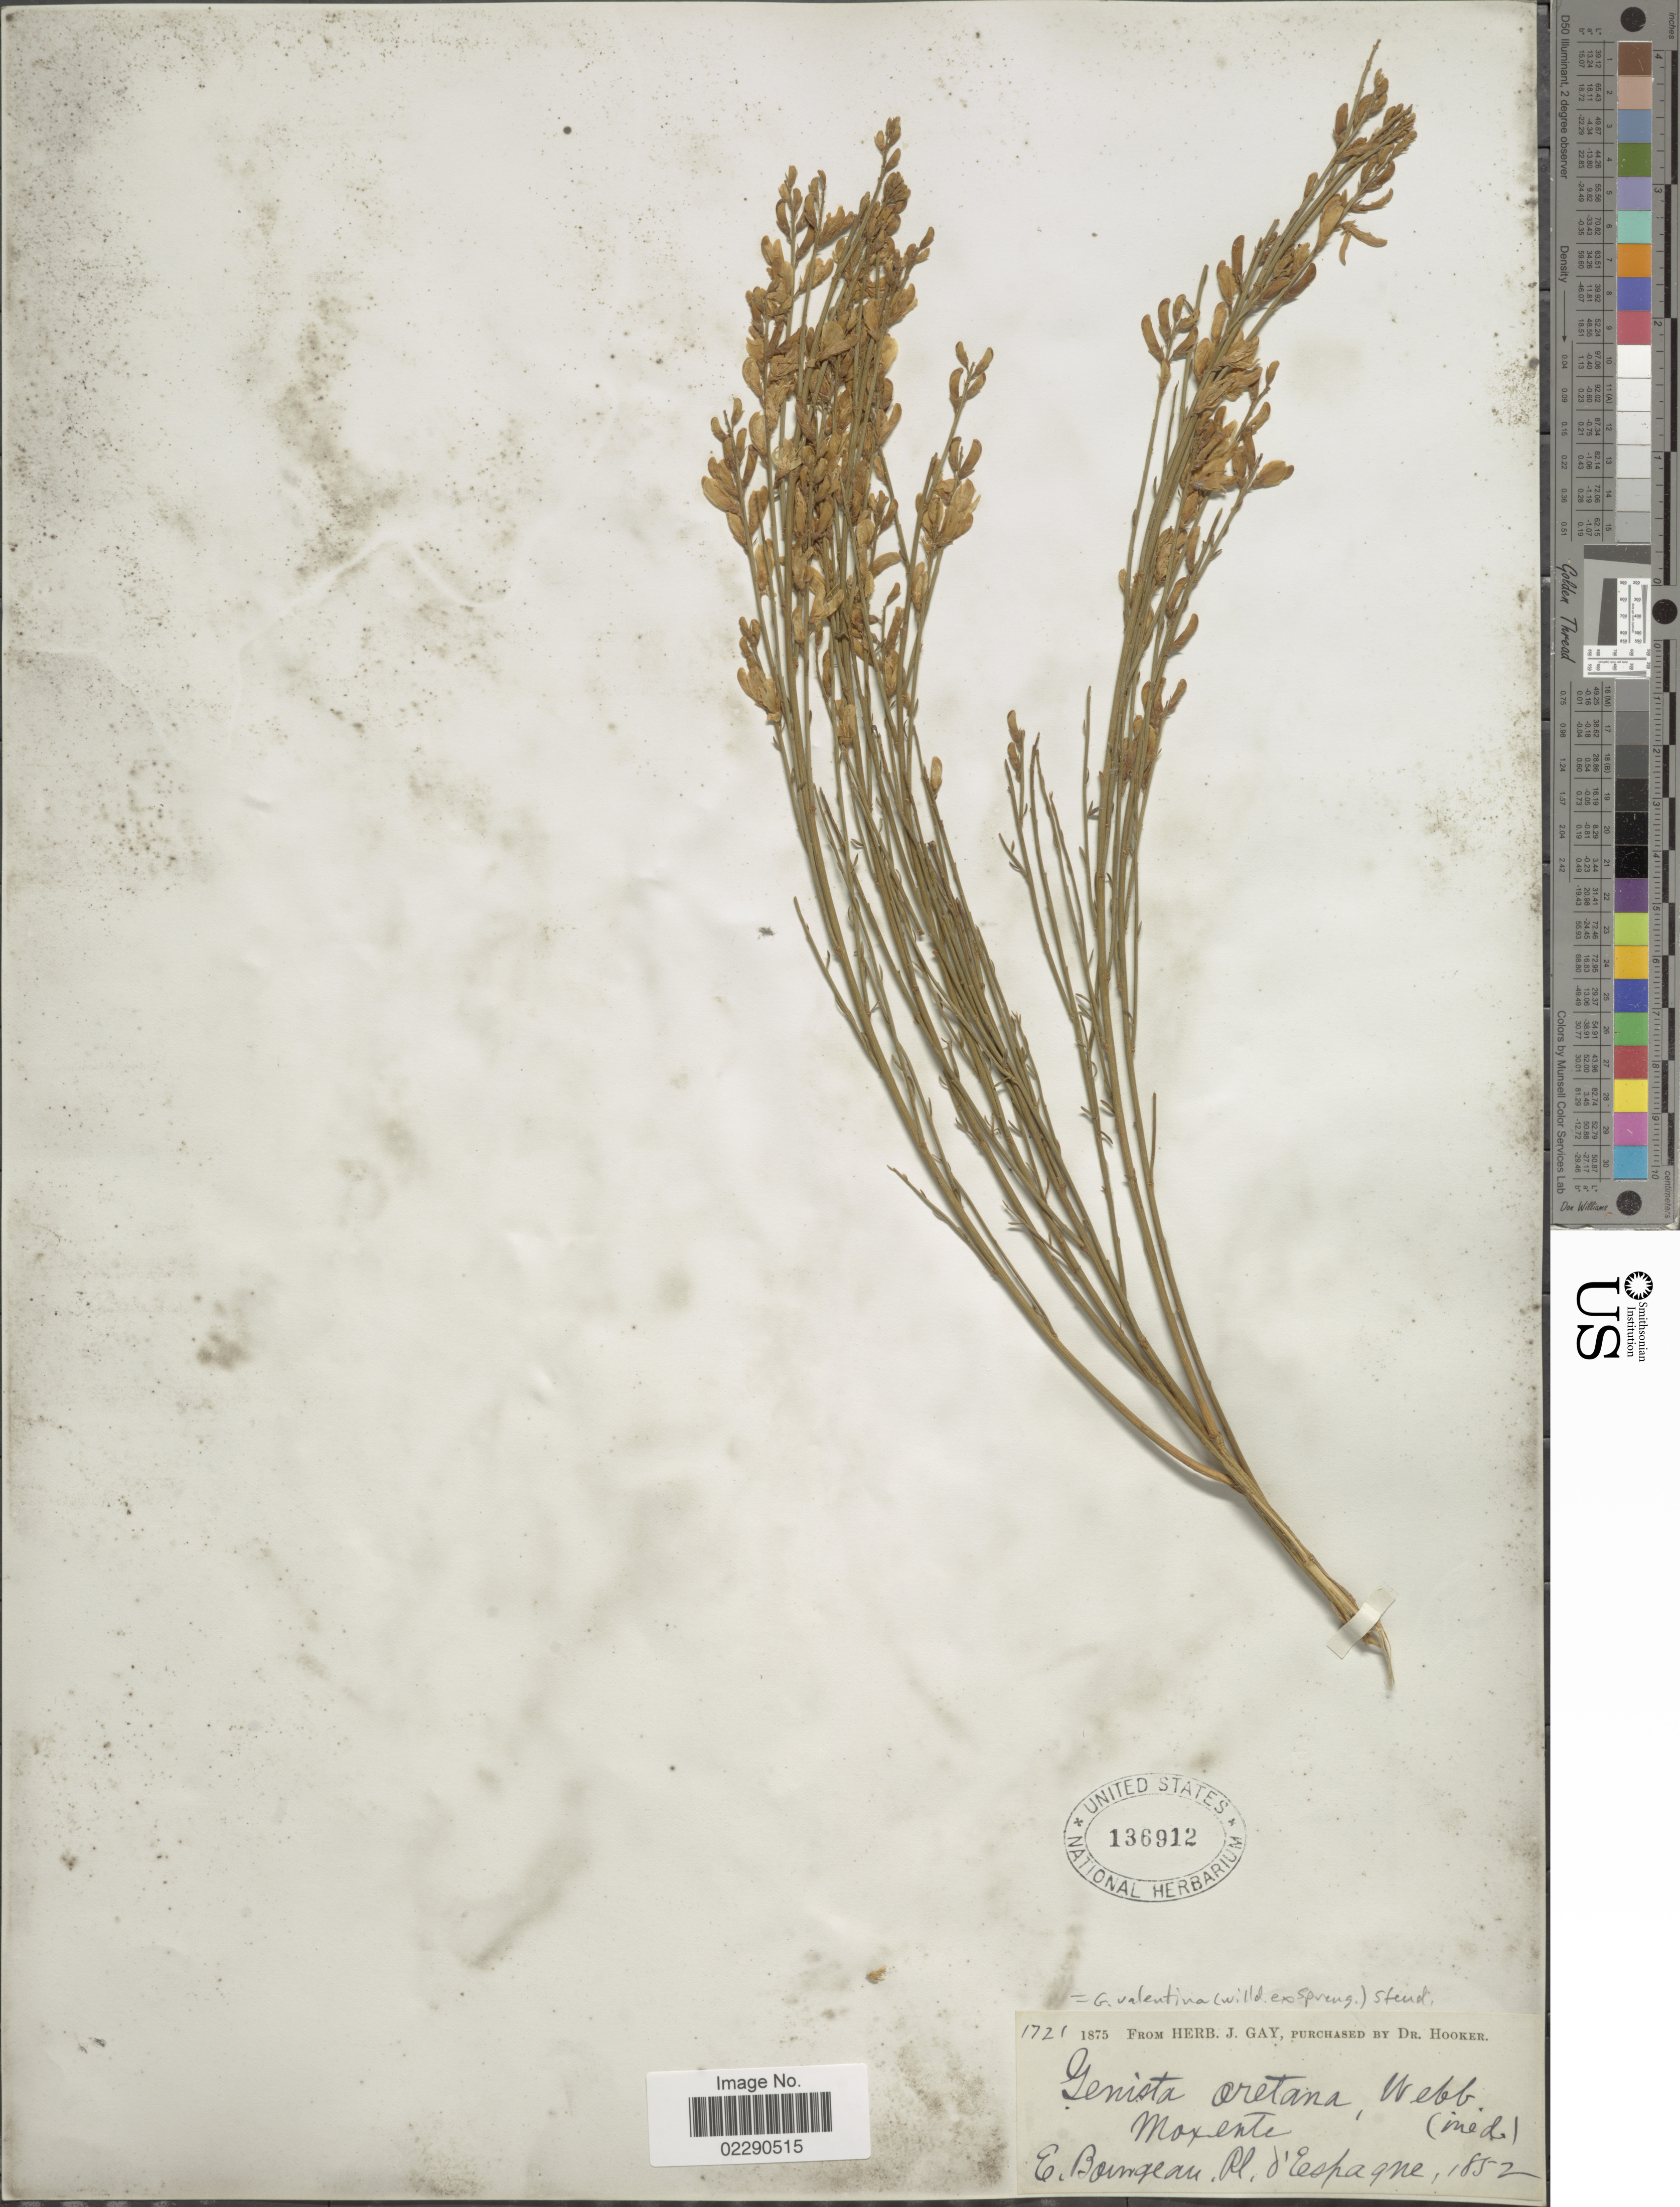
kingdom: Plantae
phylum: Tracheophyta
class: Magnoliopsida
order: Fabales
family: Fabaceae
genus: Genista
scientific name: Genista valentina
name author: (Spreng.) Steud.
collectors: E. Bourgeau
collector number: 1721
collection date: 1852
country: Spain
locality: Moixent, Espagne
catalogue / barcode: US 136912